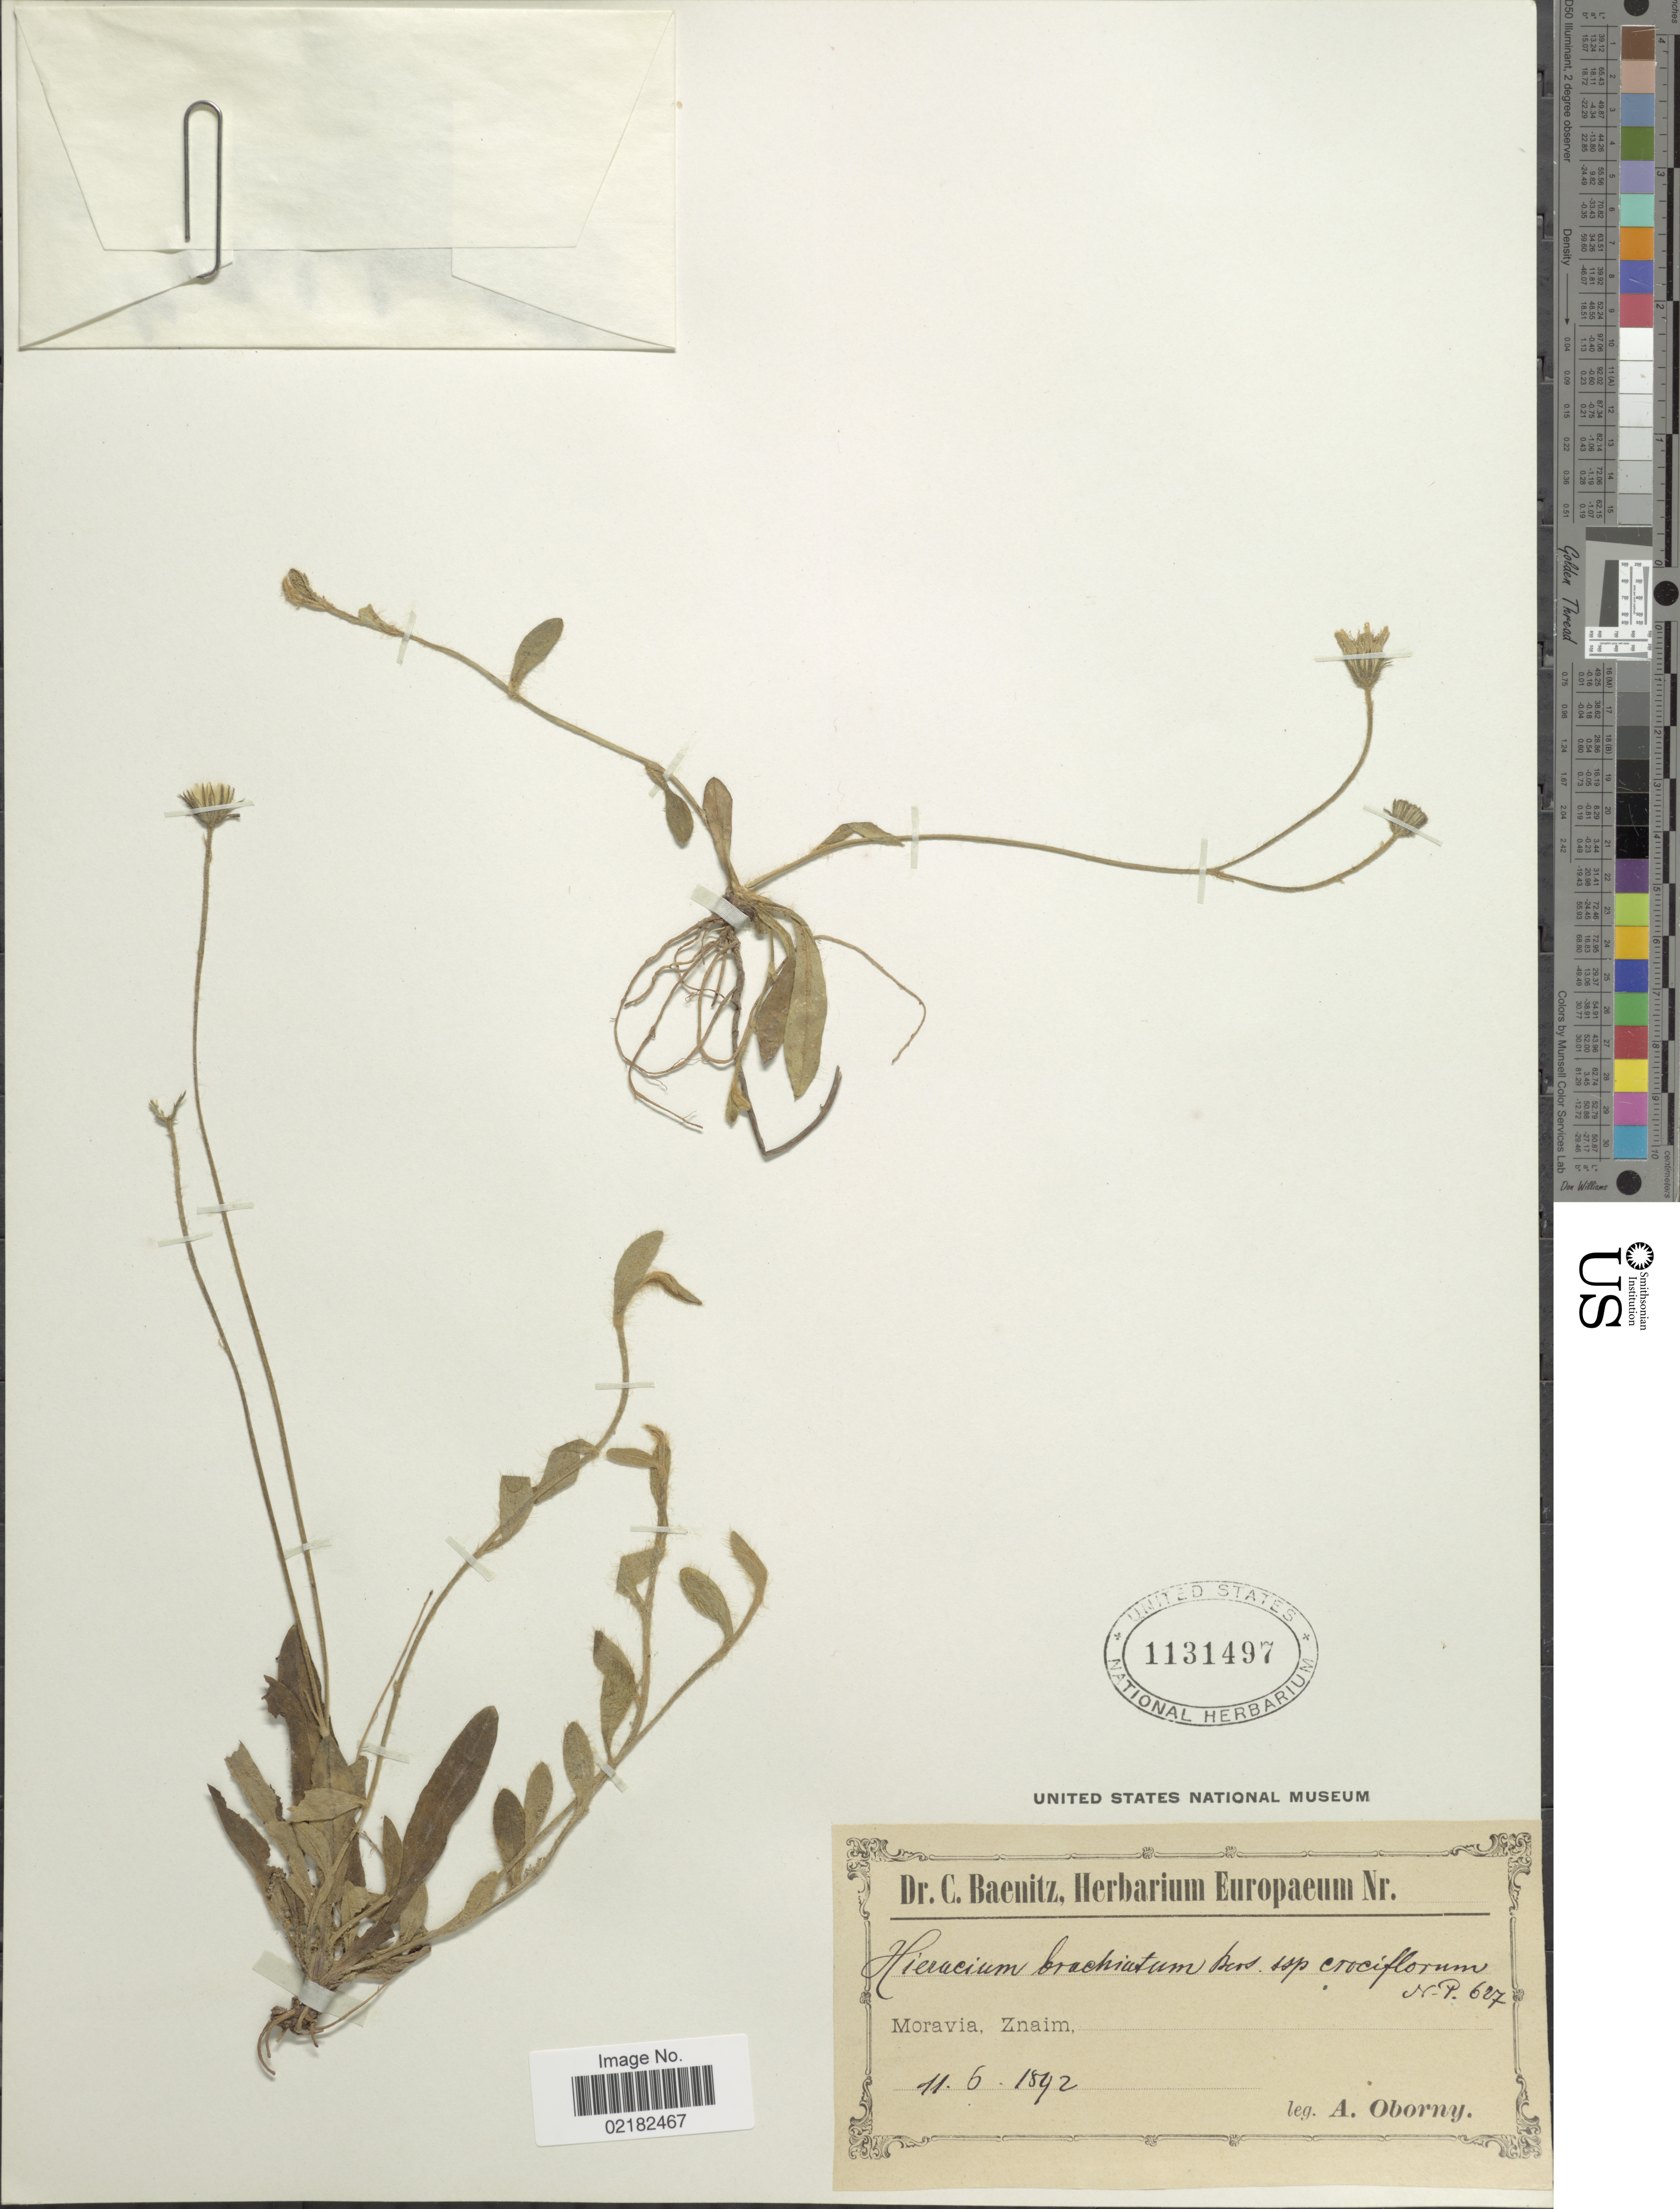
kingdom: Plantae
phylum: Tracheophyta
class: Magnoliopsida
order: Asterales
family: Asteraceae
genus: Pilosella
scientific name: Pilosella brachiata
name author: (DC.) F.W. Schultz & Sch. Bip.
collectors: A. Oborny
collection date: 1892-06-11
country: Czechia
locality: Moravia, Znaim1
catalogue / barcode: US 1131497